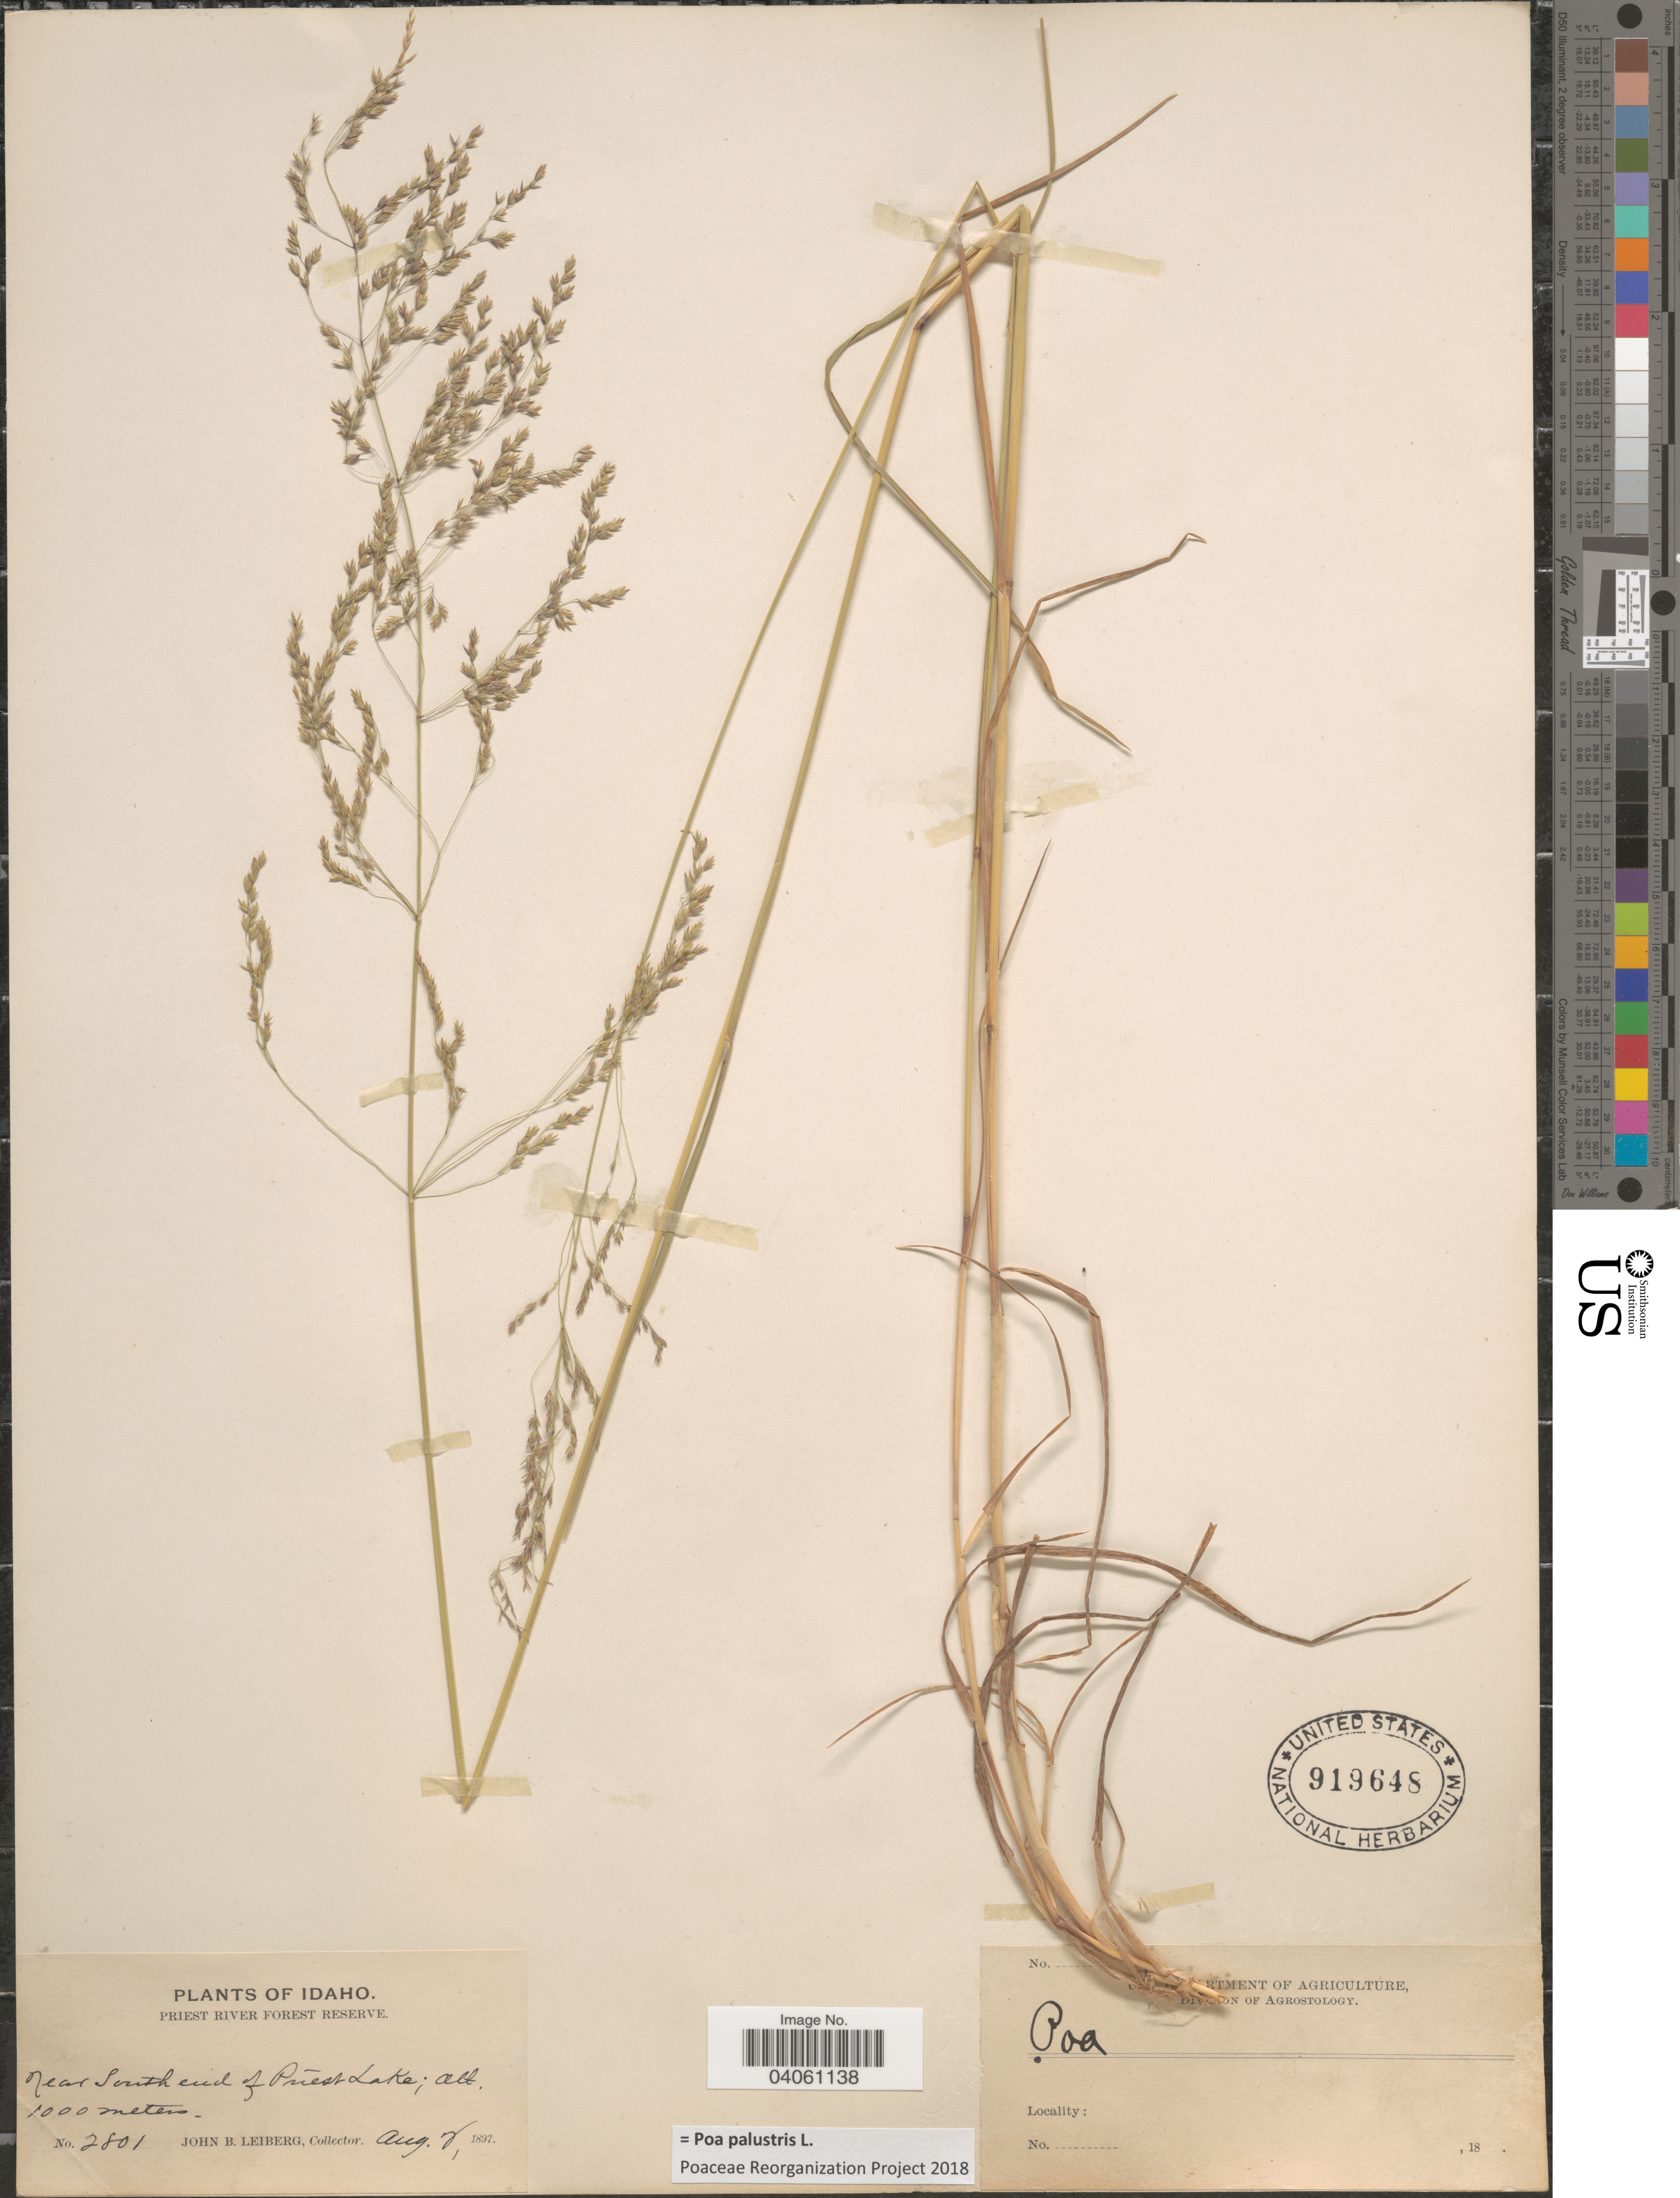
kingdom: Plantae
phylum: Tracheophyta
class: Liliopsida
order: Poales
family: Poaceae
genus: Poa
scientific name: Poa palustris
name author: L.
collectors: J. B. Leiberg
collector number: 2801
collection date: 1897-08-02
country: United States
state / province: Idaho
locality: Priest River Forest Reserve. Near South end of Priest Lake.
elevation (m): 1000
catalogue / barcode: US 919648